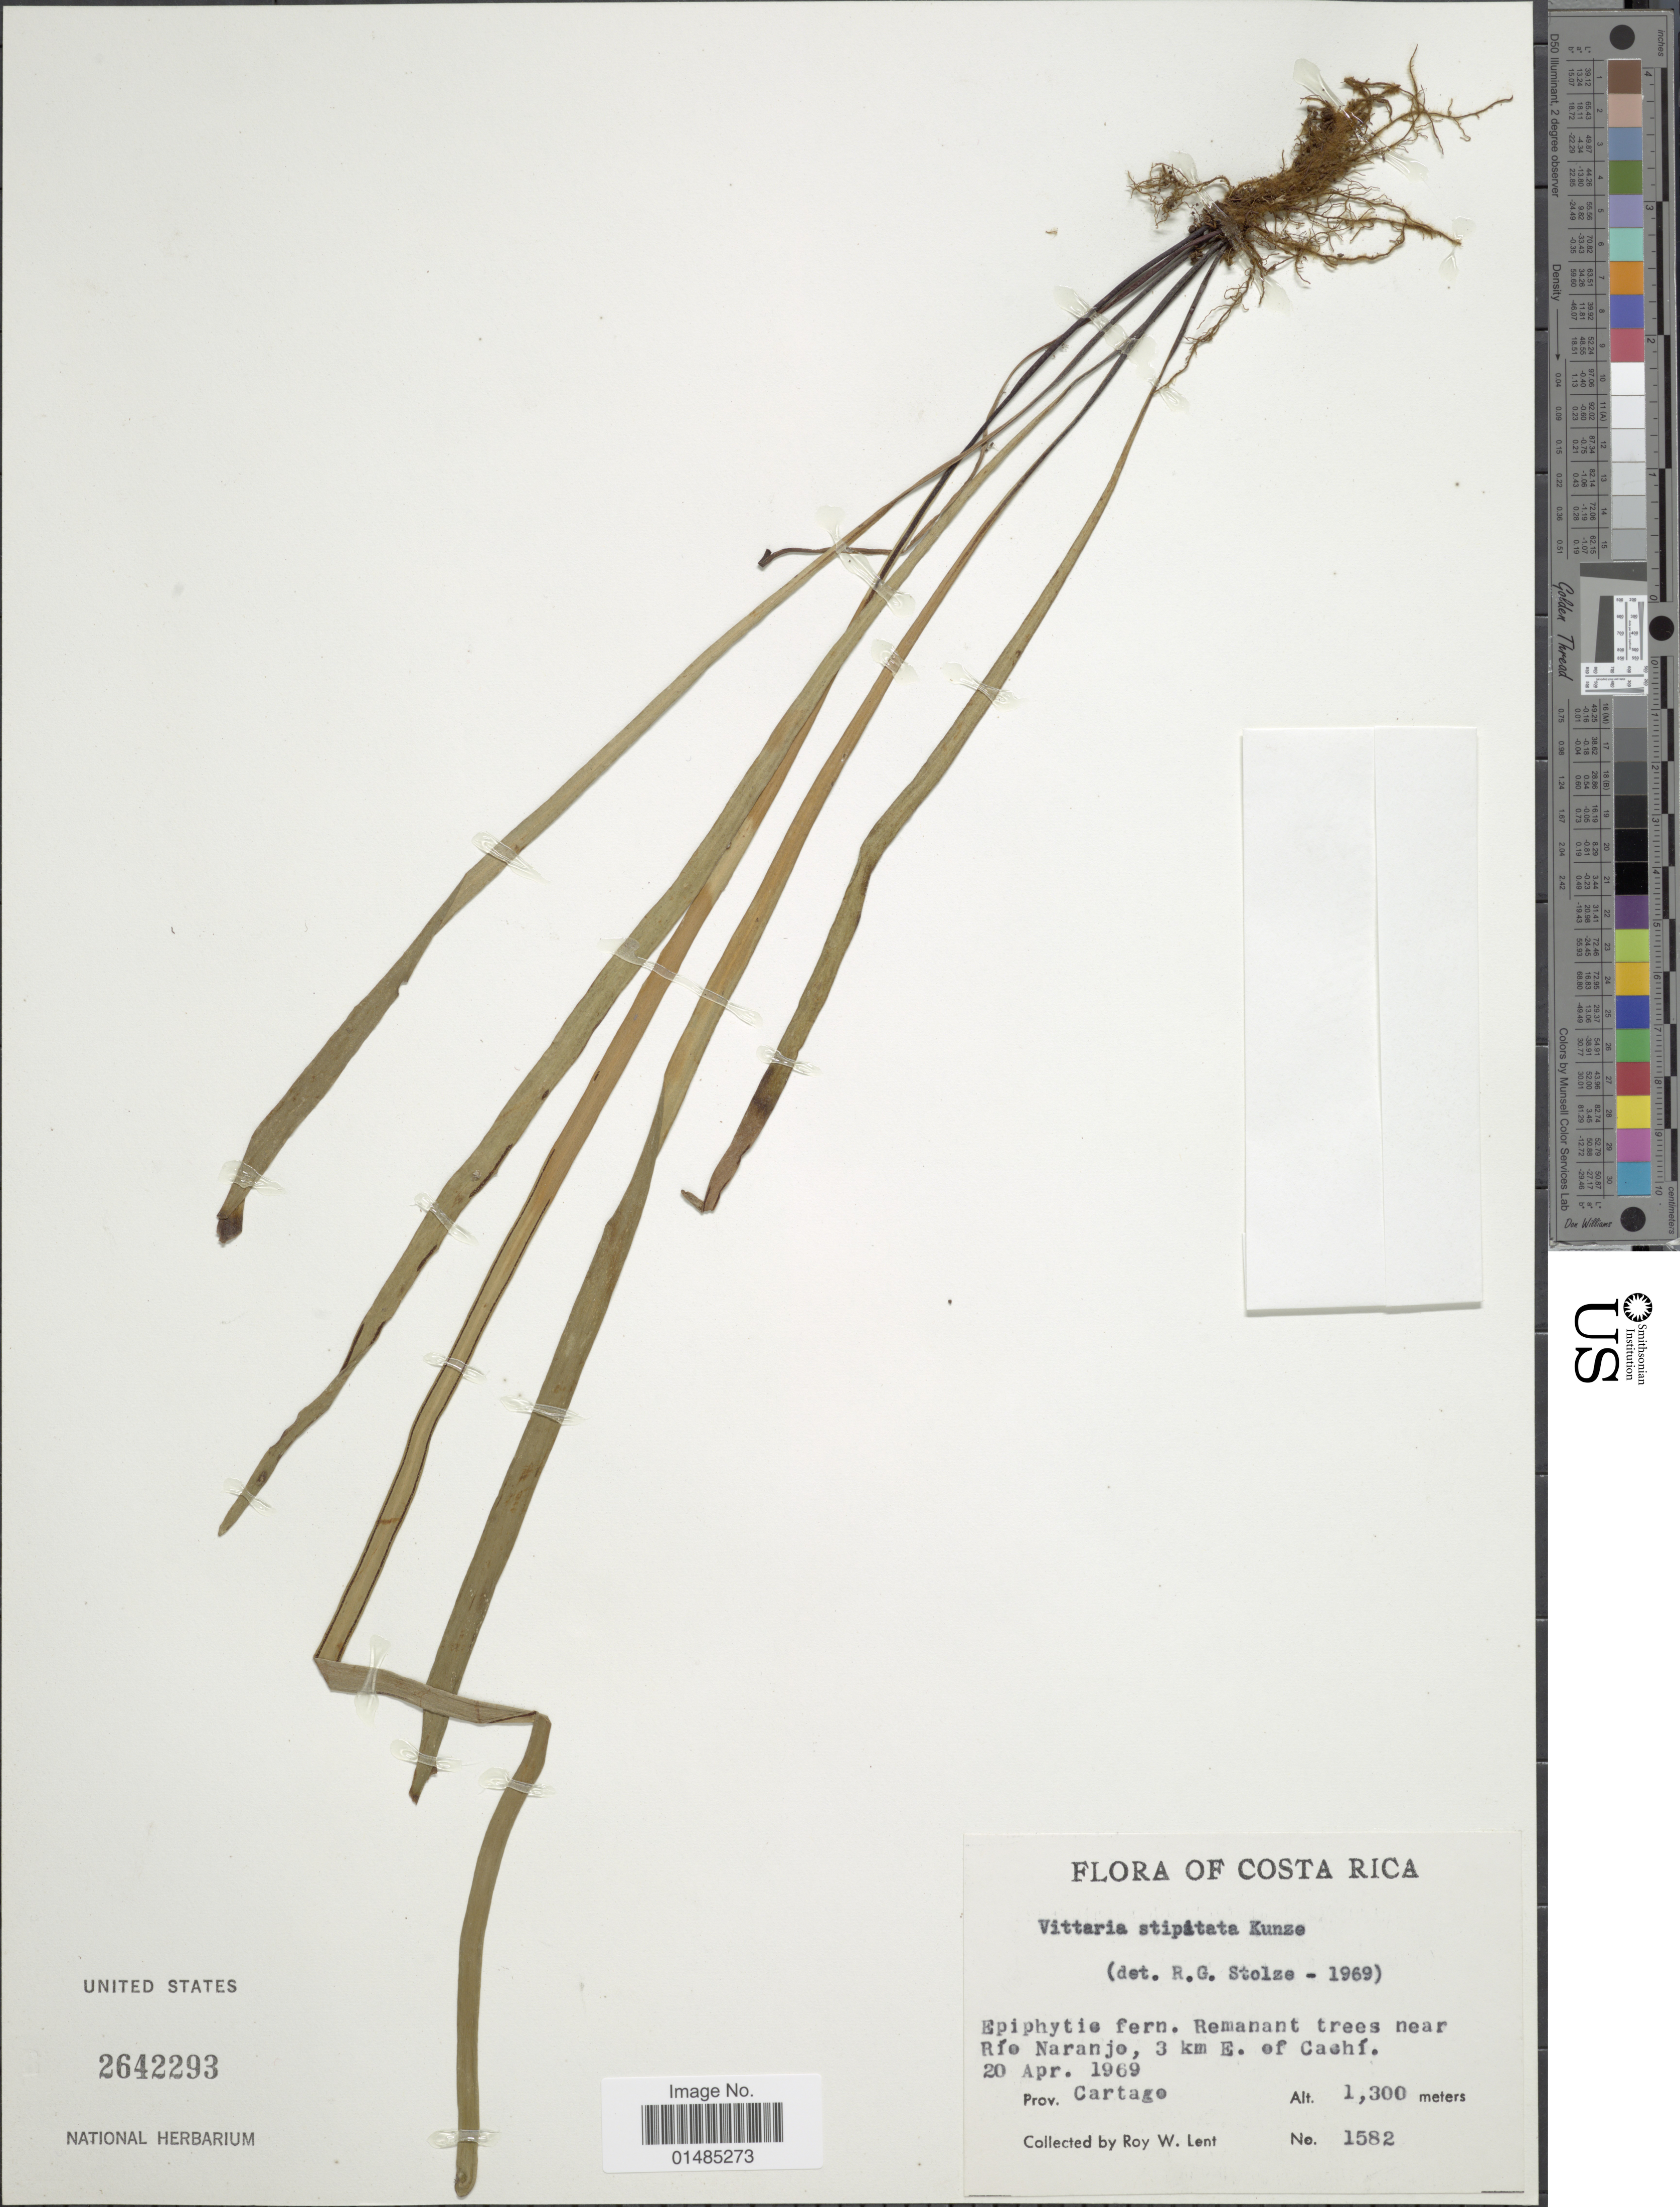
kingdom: Plantae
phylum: Tracheophyta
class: Polypodiopsida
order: Polypodiales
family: Pteridaceae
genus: Radiovittaria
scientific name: Radiovittaria stipitata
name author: (Kunze) E.H. Crane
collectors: R. W. Lent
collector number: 1582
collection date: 1969-04-20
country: Costa Rica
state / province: Cartago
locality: Remanant trees near Río Naranjo, 3 km E. of Cachí.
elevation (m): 1300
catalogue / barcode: US 2642293